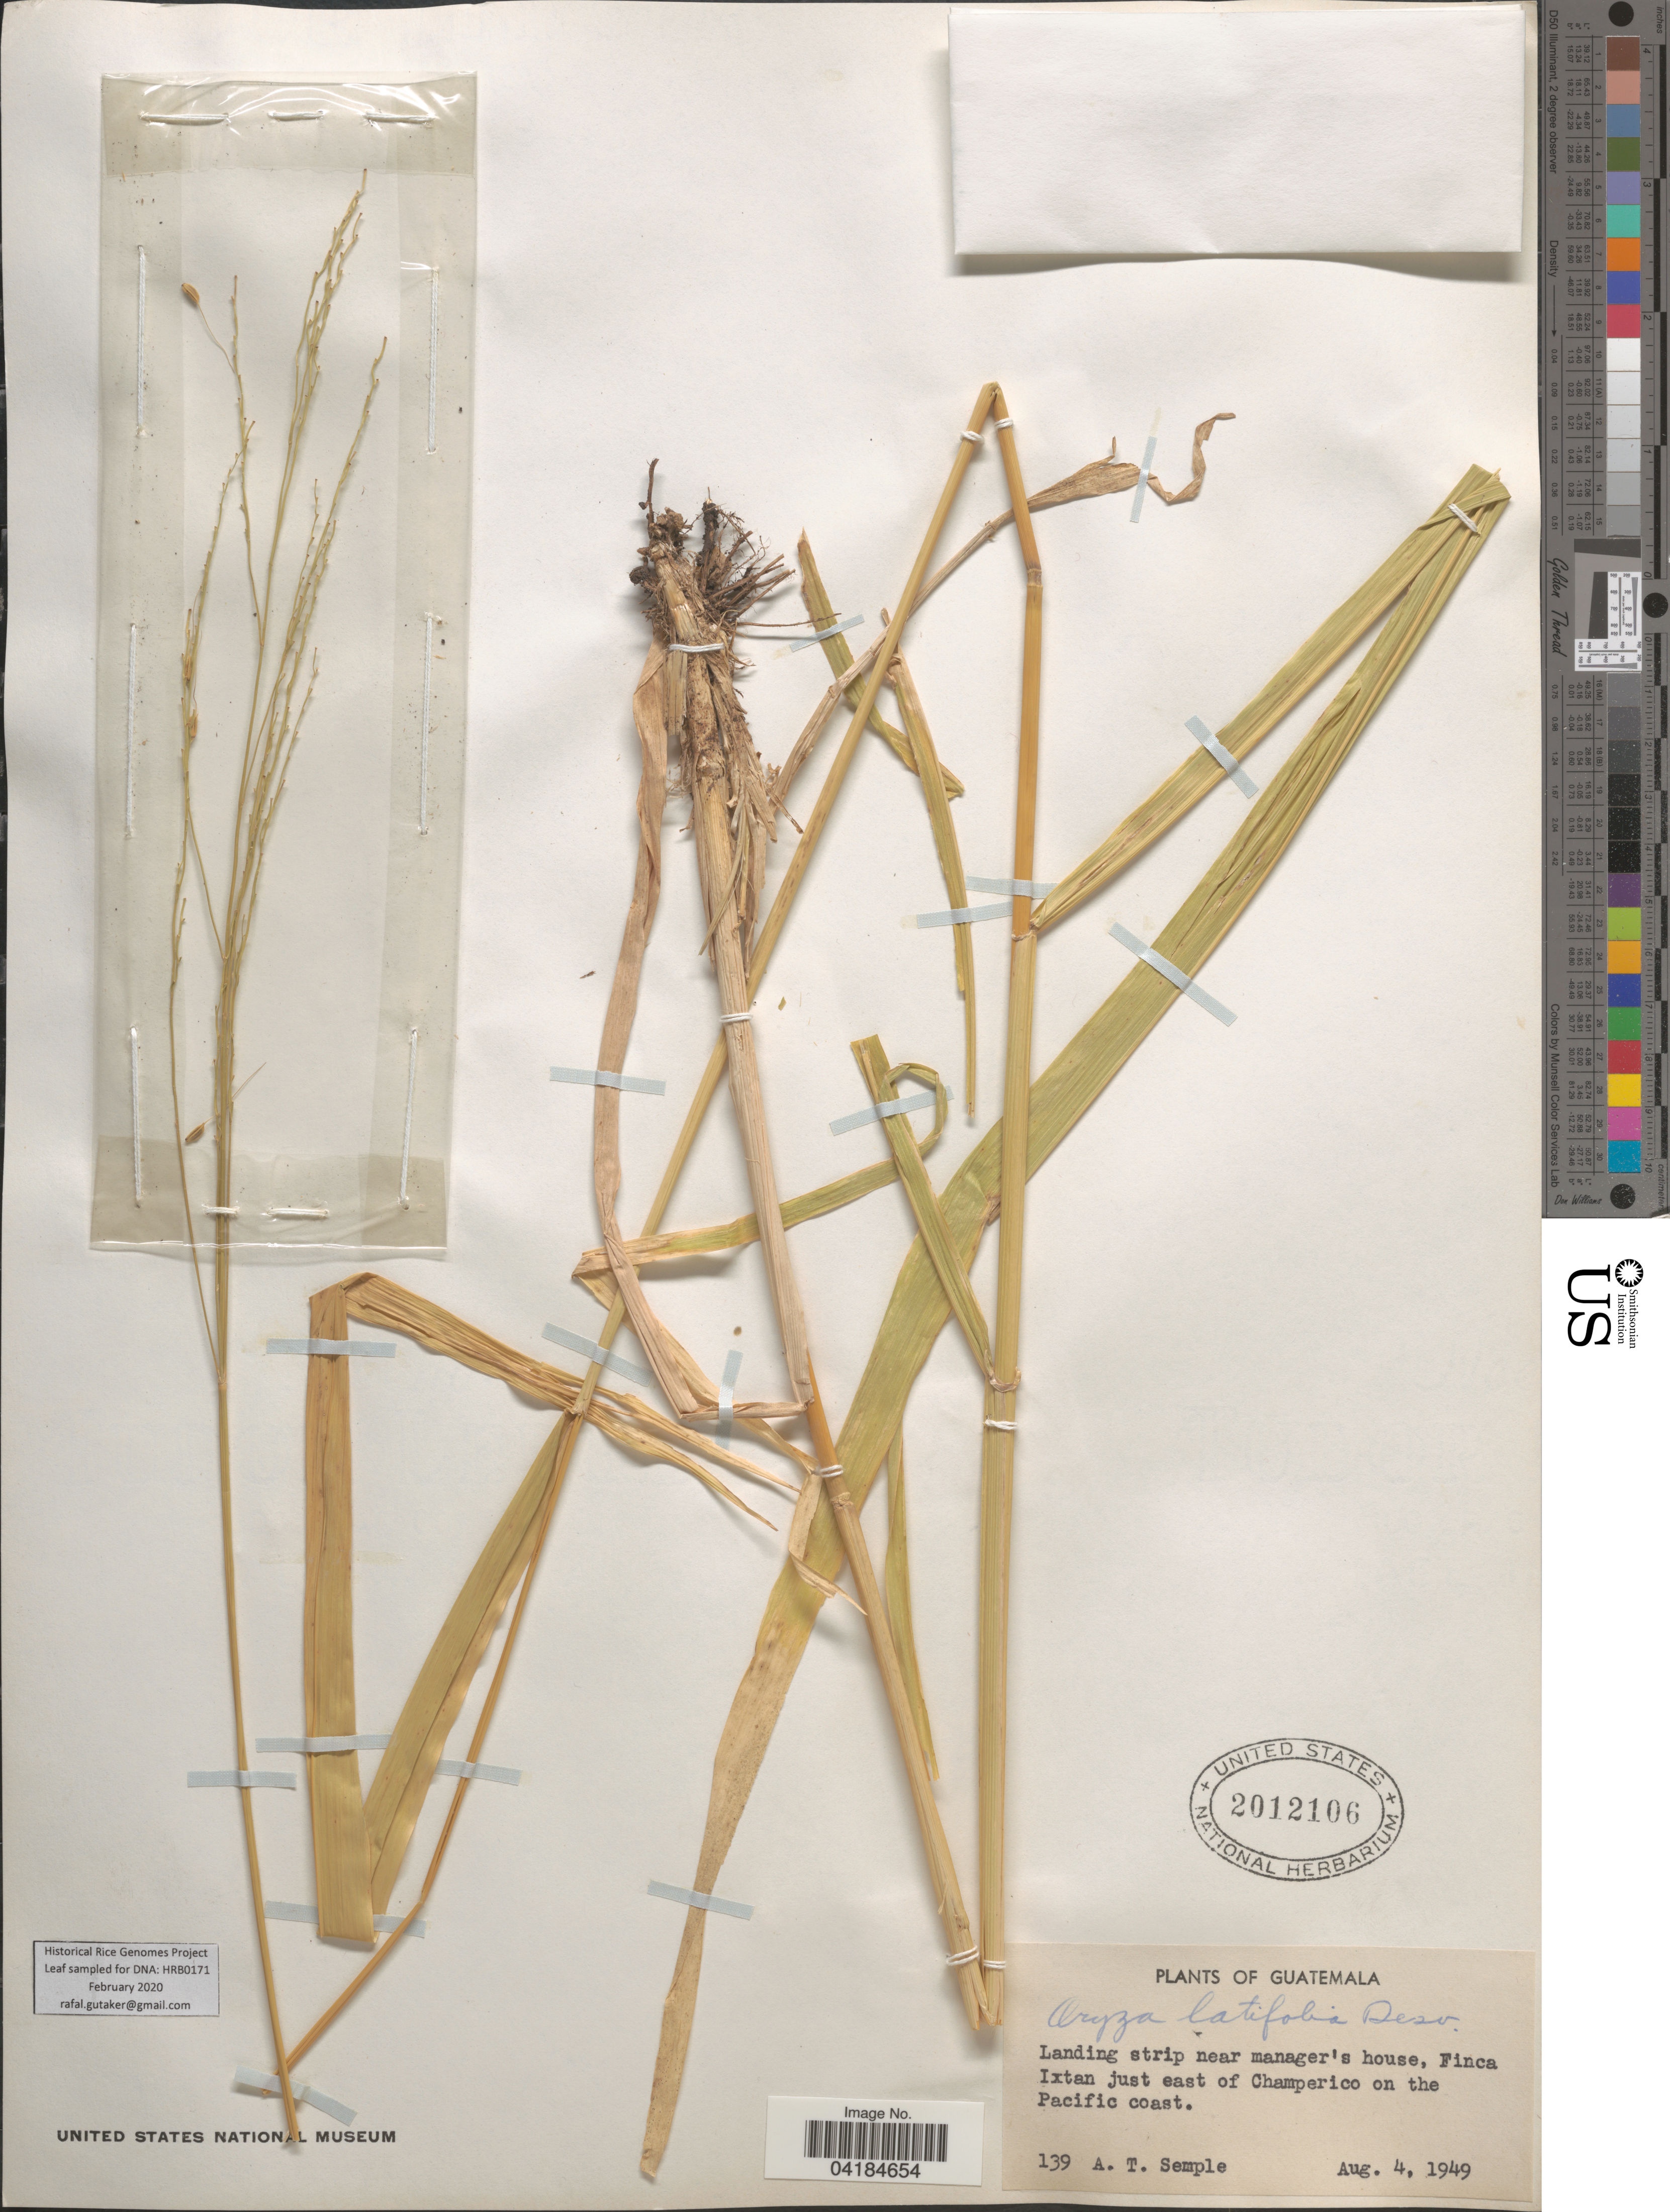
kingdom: Plantae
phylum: Tracheophyta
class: Liliopsida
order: Poales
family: Poaceae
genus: Oryza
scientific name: Oryza latifolia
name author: Desv.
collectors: A. Semple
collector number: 139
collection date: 1949-08-04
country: Guatemala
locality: Landing strip near manager's house, Finca Ixtan just east of Champerico on the Pacific coast.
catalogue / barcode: US 2012106